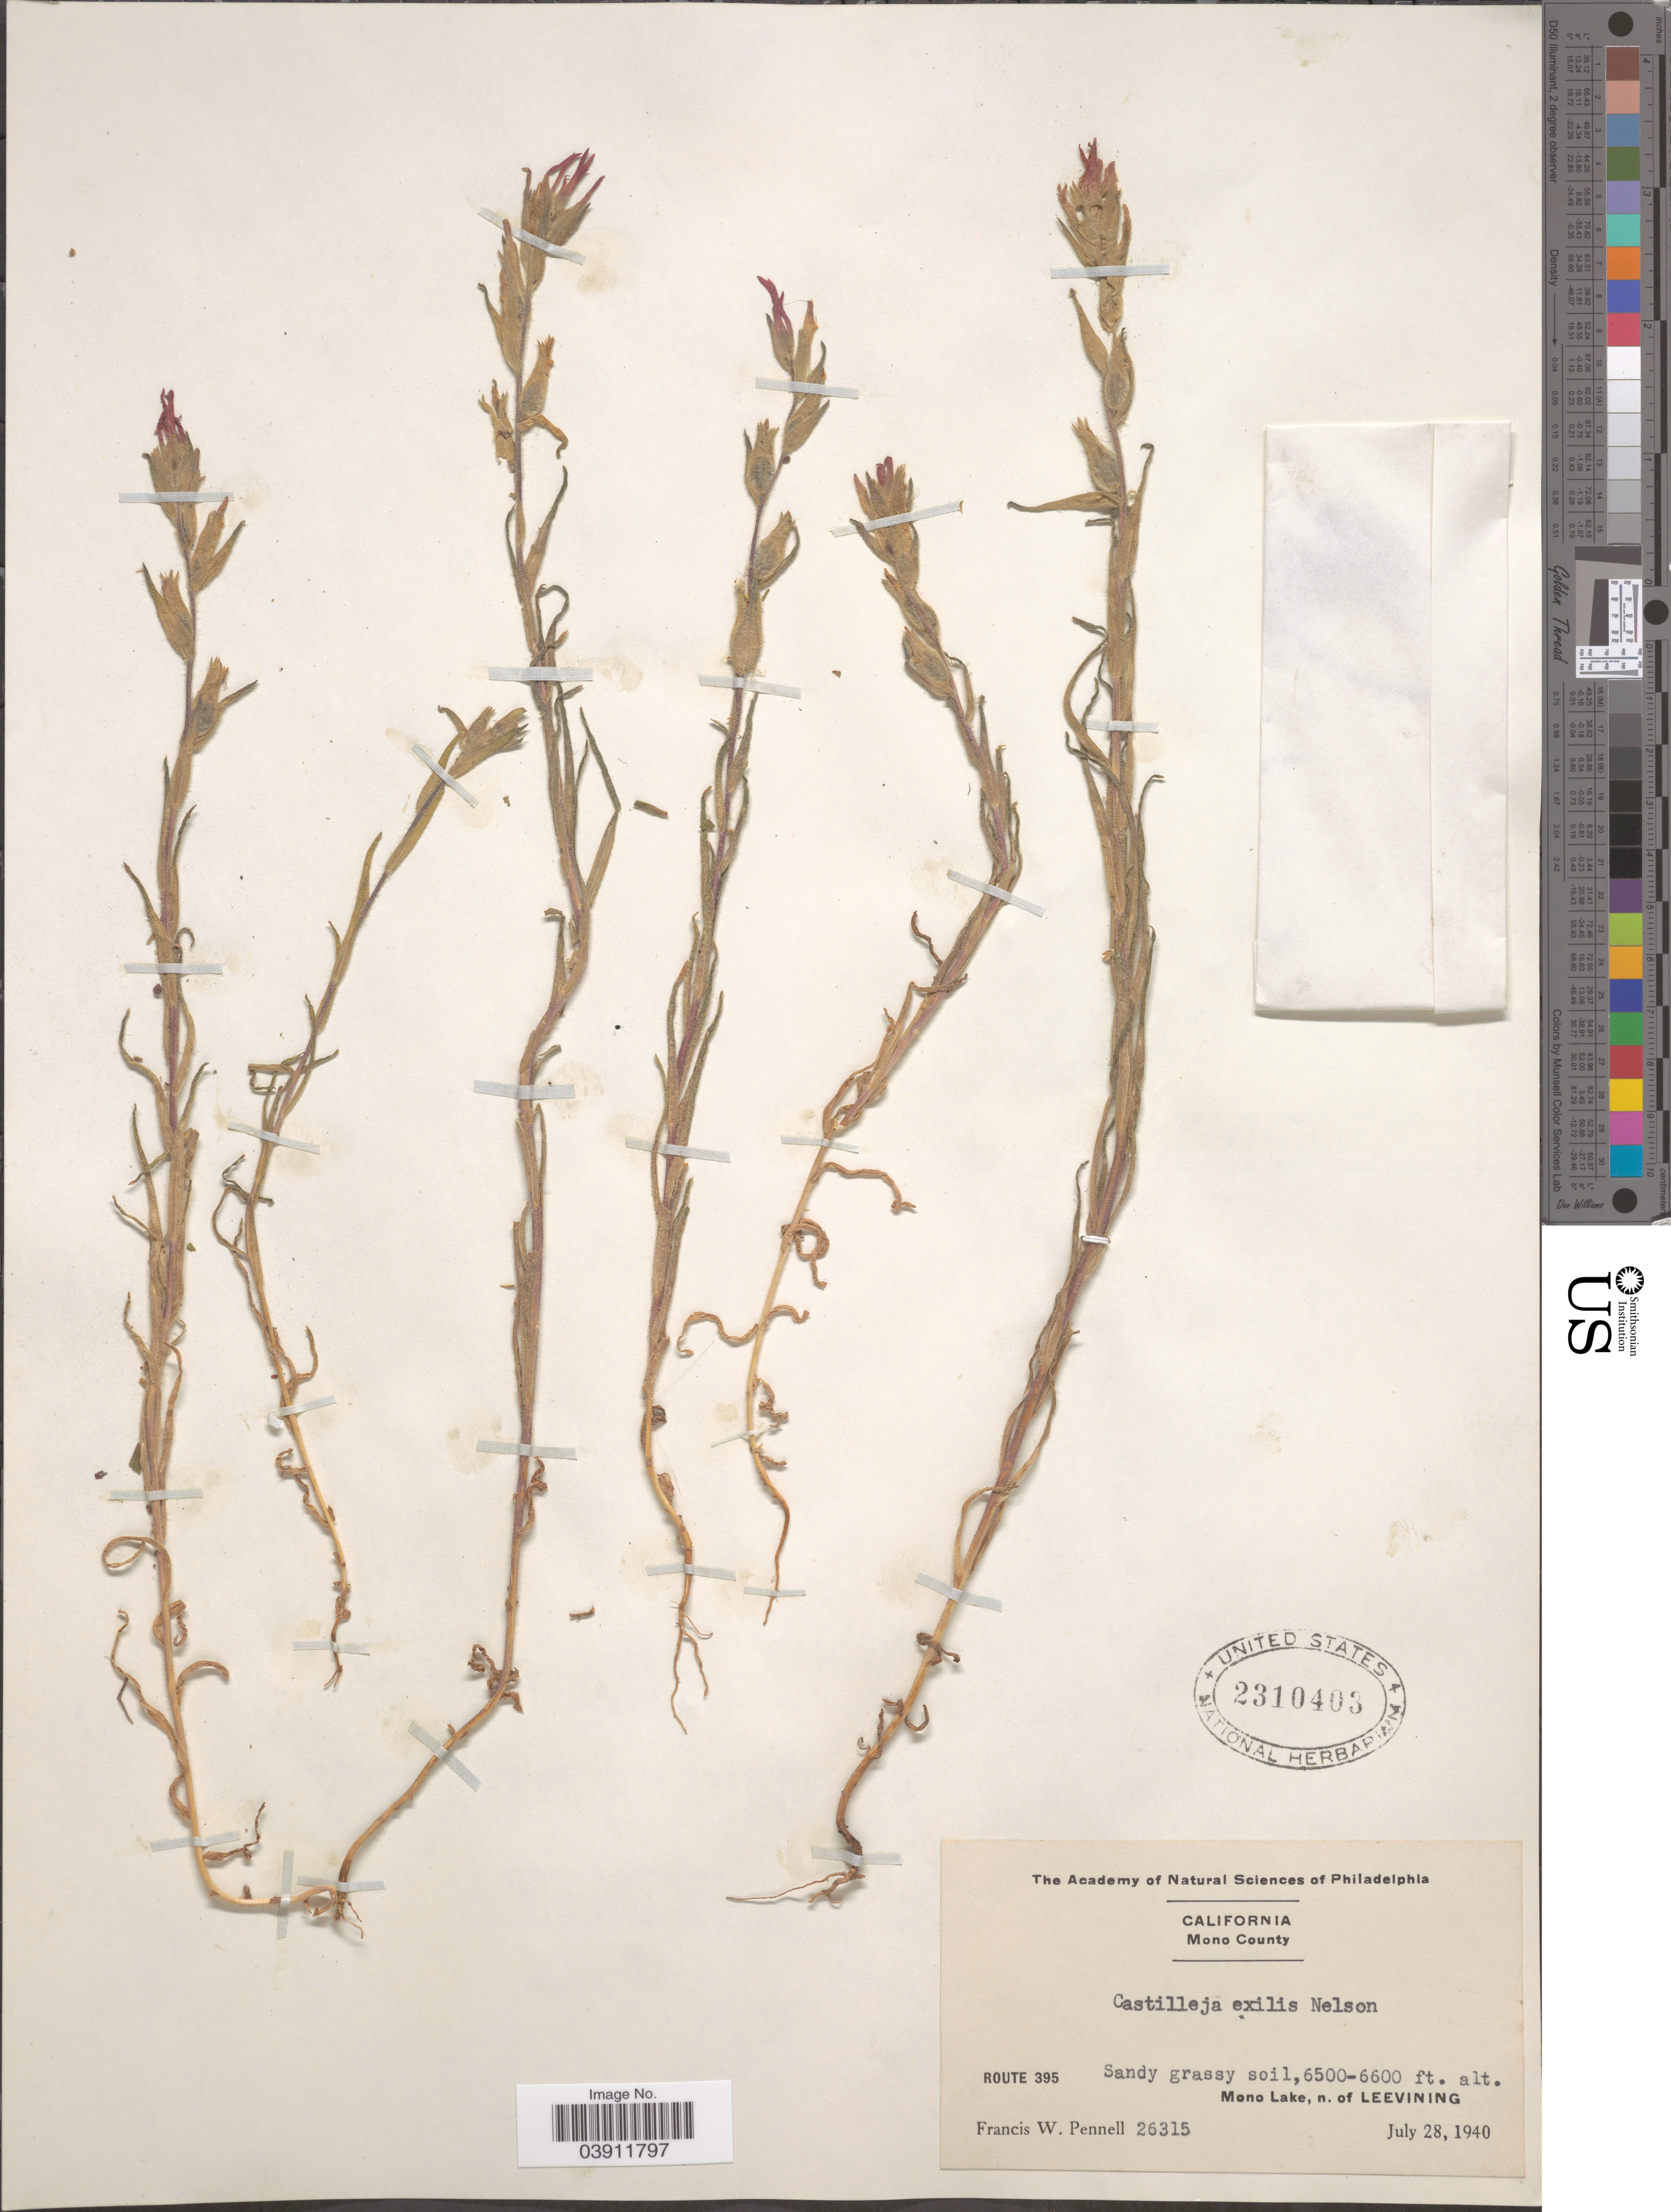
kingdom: Plantae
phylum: Tracheophyta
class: Magnoliopsida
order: Lamiales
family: Orobanchaceae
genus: Castilleja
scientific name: Castilleja exilis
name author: A. Nelson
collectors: F. W. Pennell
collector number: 26315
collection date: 1940-07-28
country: United States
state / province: California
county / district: Mono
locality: Mono County. Route 395. Sandy grassy soil, Mono Lake, n. of Leevining.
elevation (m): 1981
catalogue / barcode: US 2310408